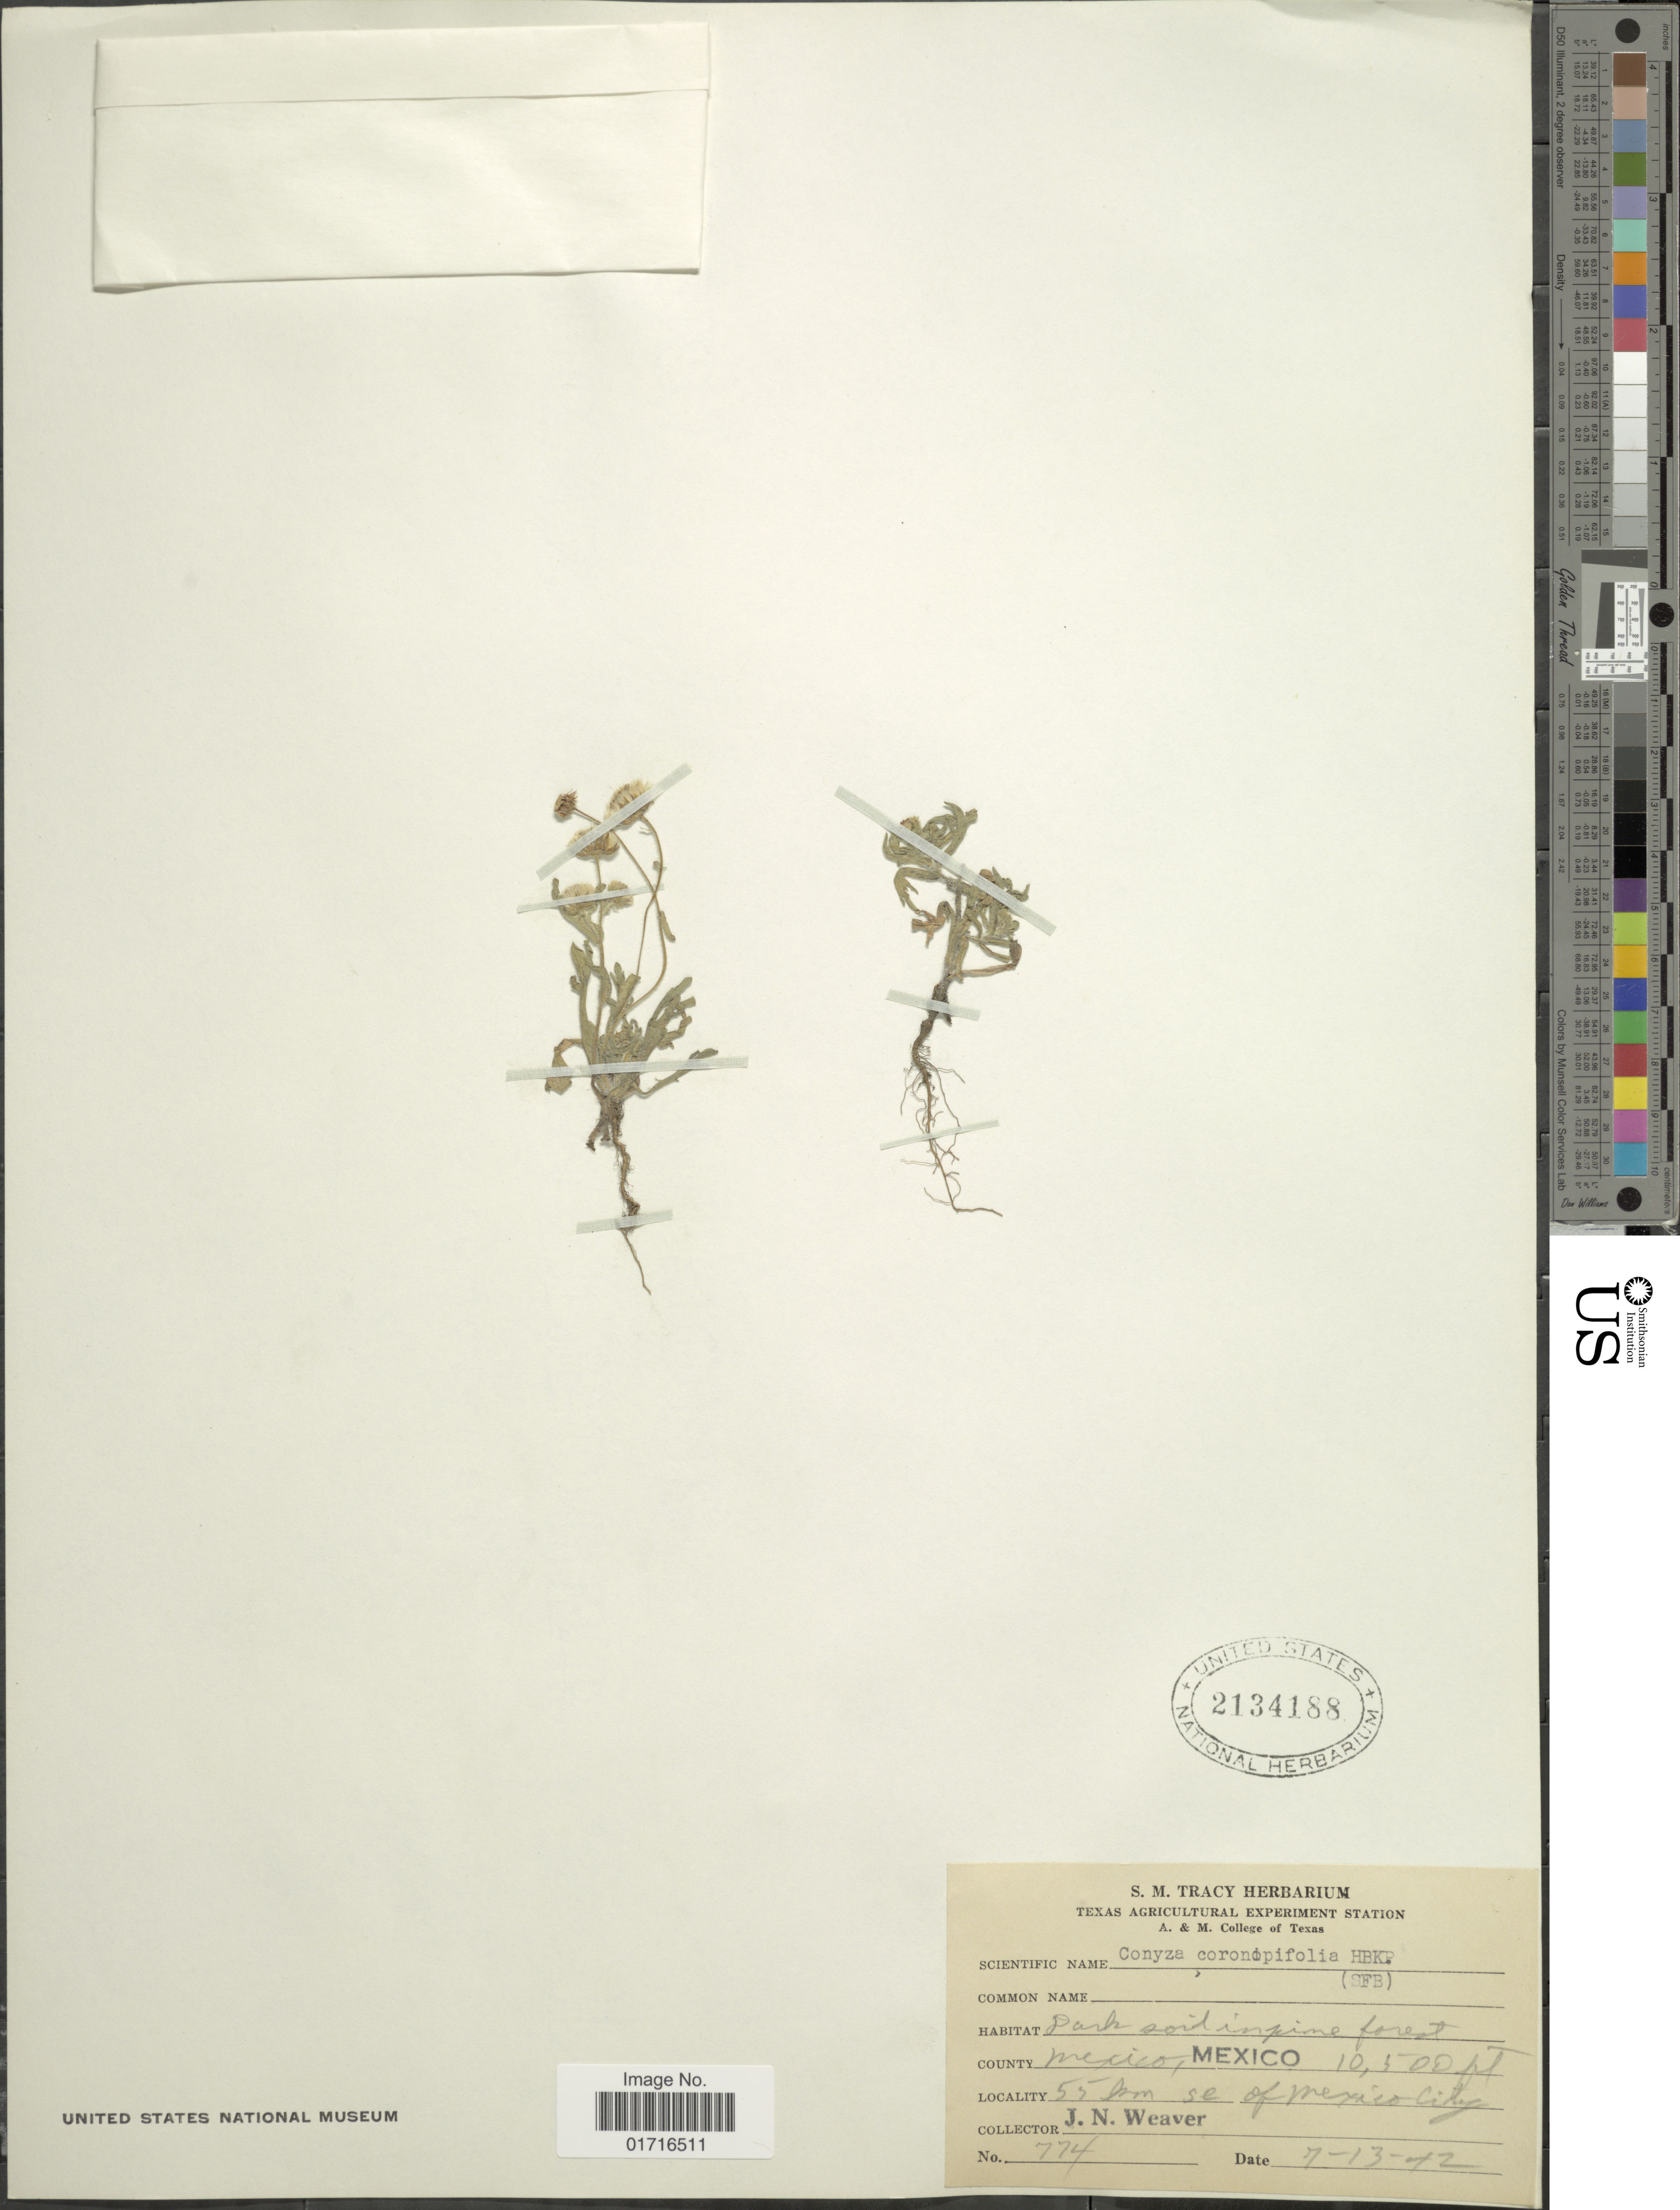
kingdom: Plantae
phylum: Tracheophyta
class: Magnoliopsida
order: Asterales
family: Asteraceae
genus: Conyza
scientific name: Conyza coronopifolia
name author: Kunth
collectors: J. N. Weaver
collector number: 774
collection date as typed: Transcribed d/m/y: 13/7/42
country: Mexico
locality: County Mexico, 55 km se of Mexico City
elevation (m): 3200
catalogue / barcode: US 2134188